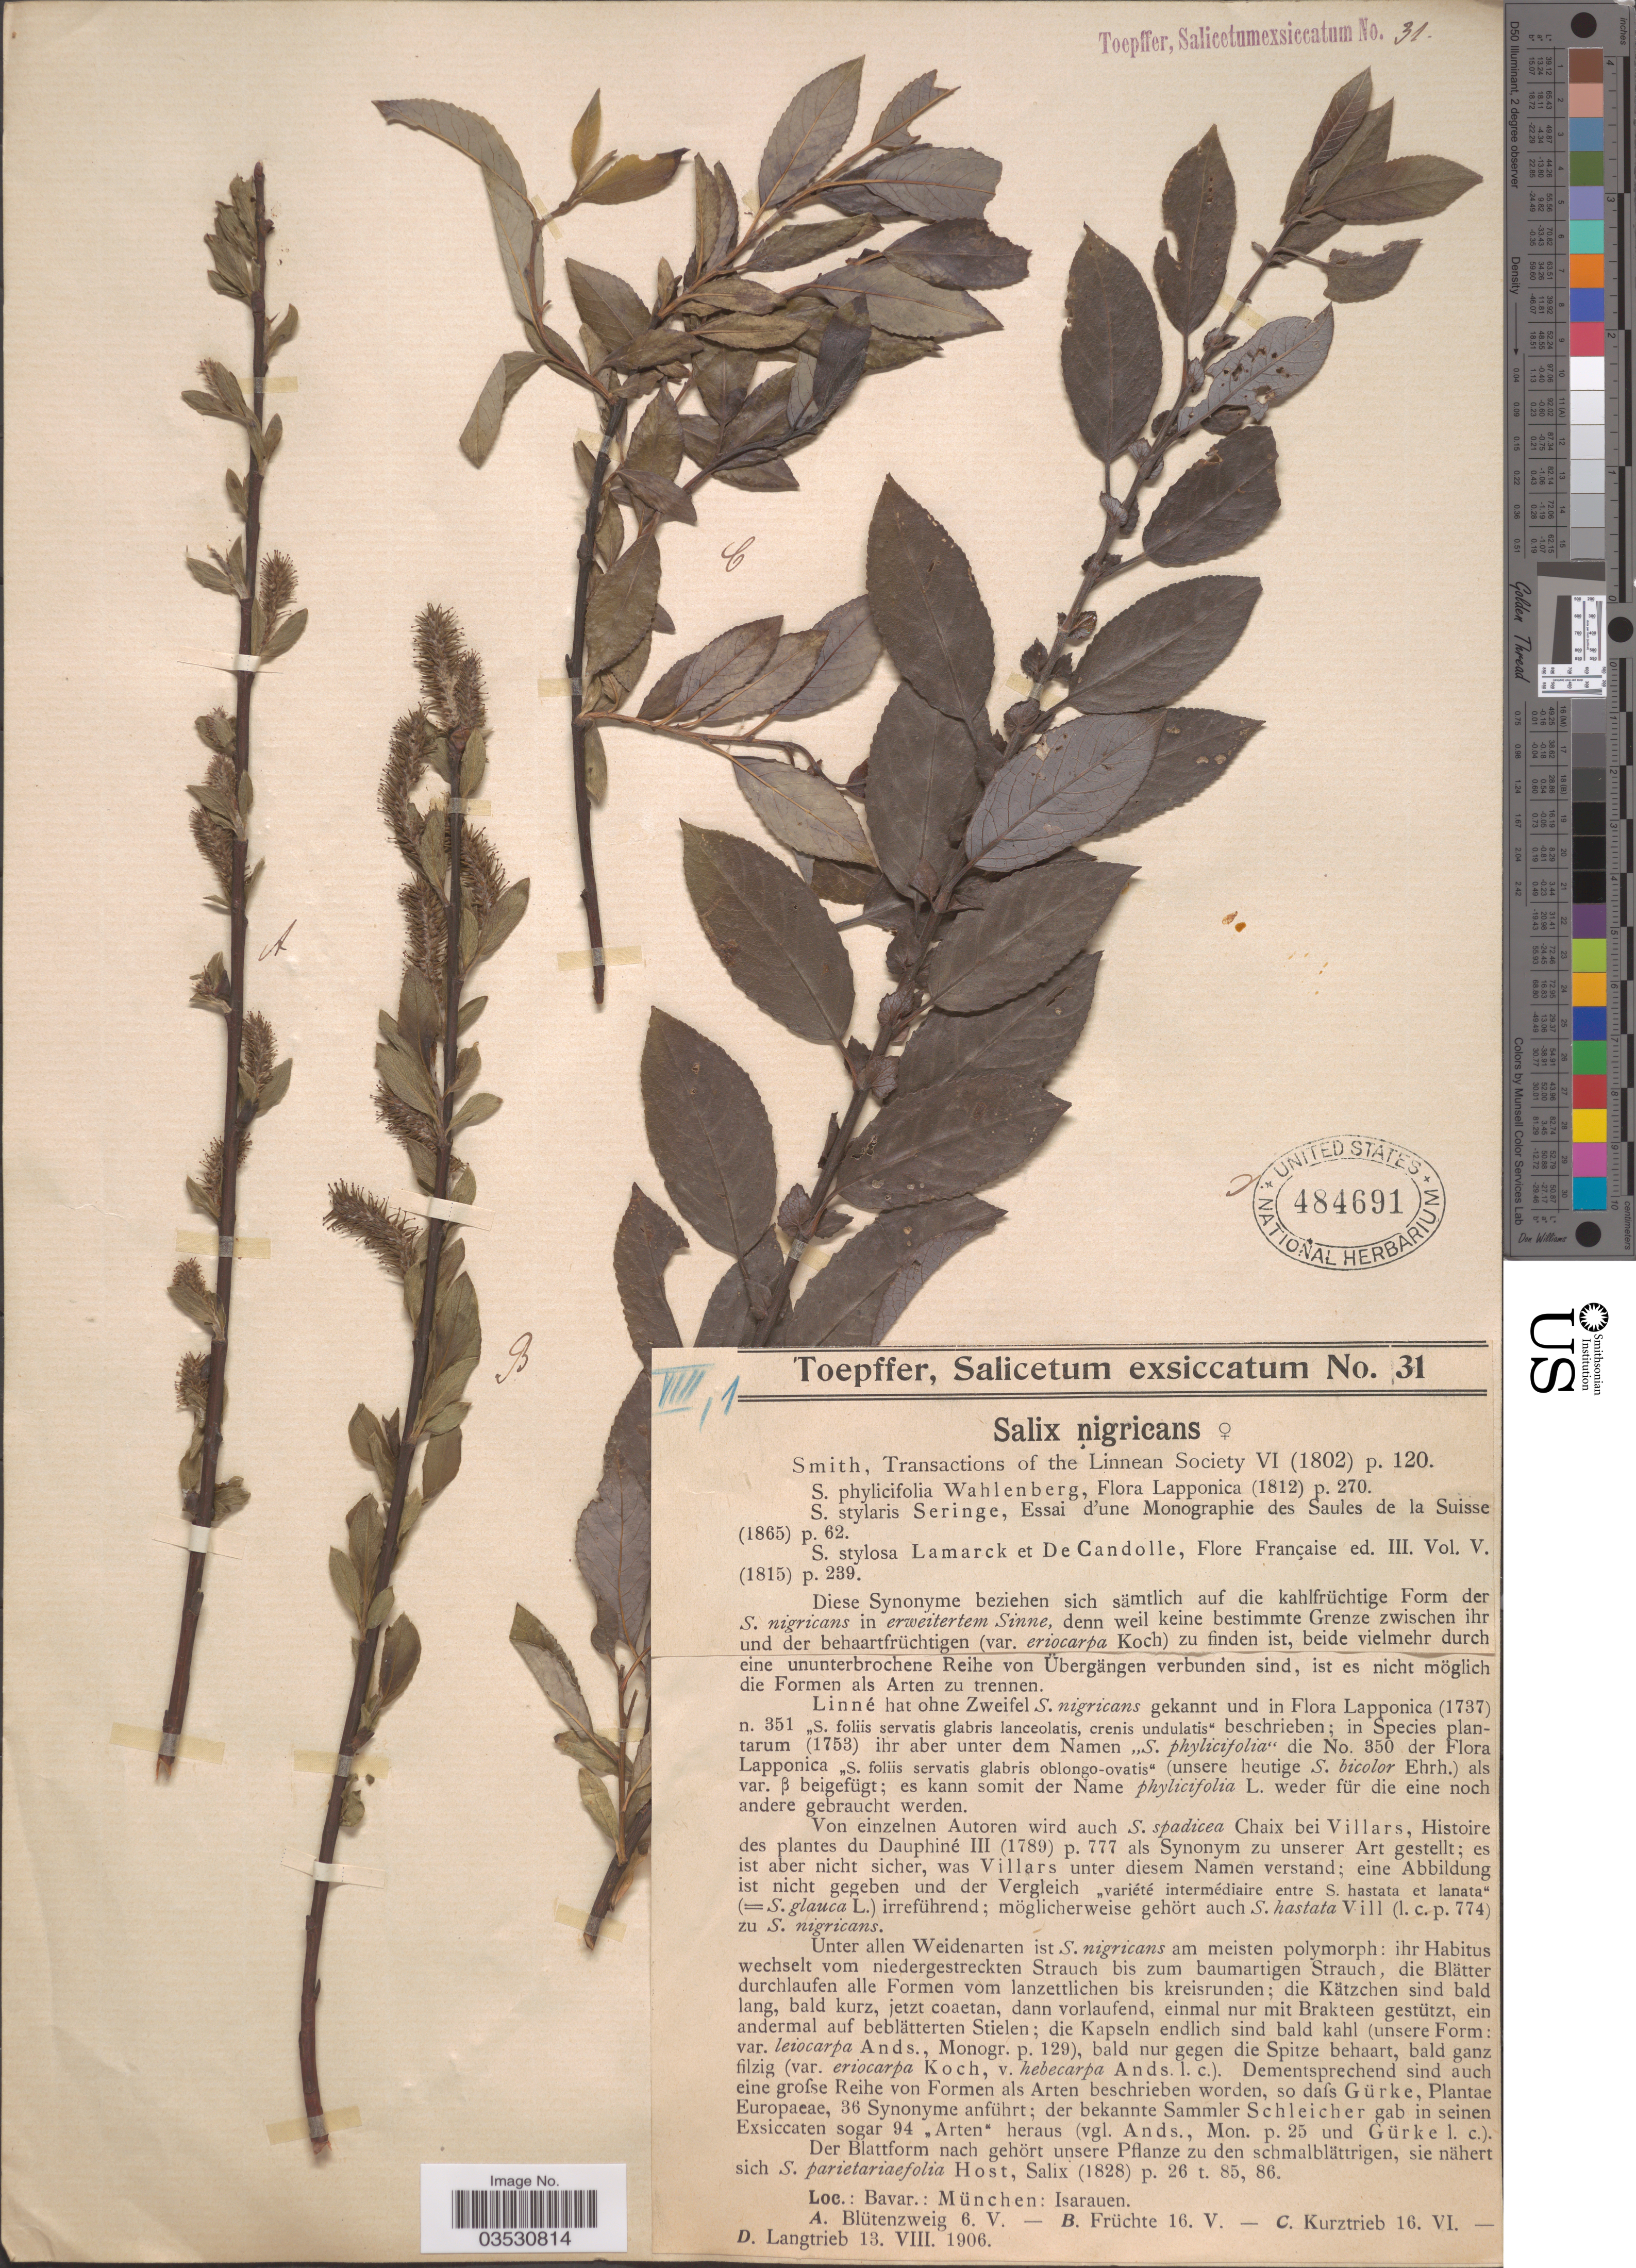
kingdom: Plantae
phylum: Tracheophyta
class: Magnoliopsida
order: Malpighiales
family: Salicaceae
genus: Salix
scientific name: Salix nigricans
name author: Sm.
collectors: A. Toepffer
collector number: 31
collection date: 1906-05-06/1906-08-13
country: Germany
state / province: Bayern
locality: Bavar.: München: Isarauen.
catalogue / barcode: US 484691